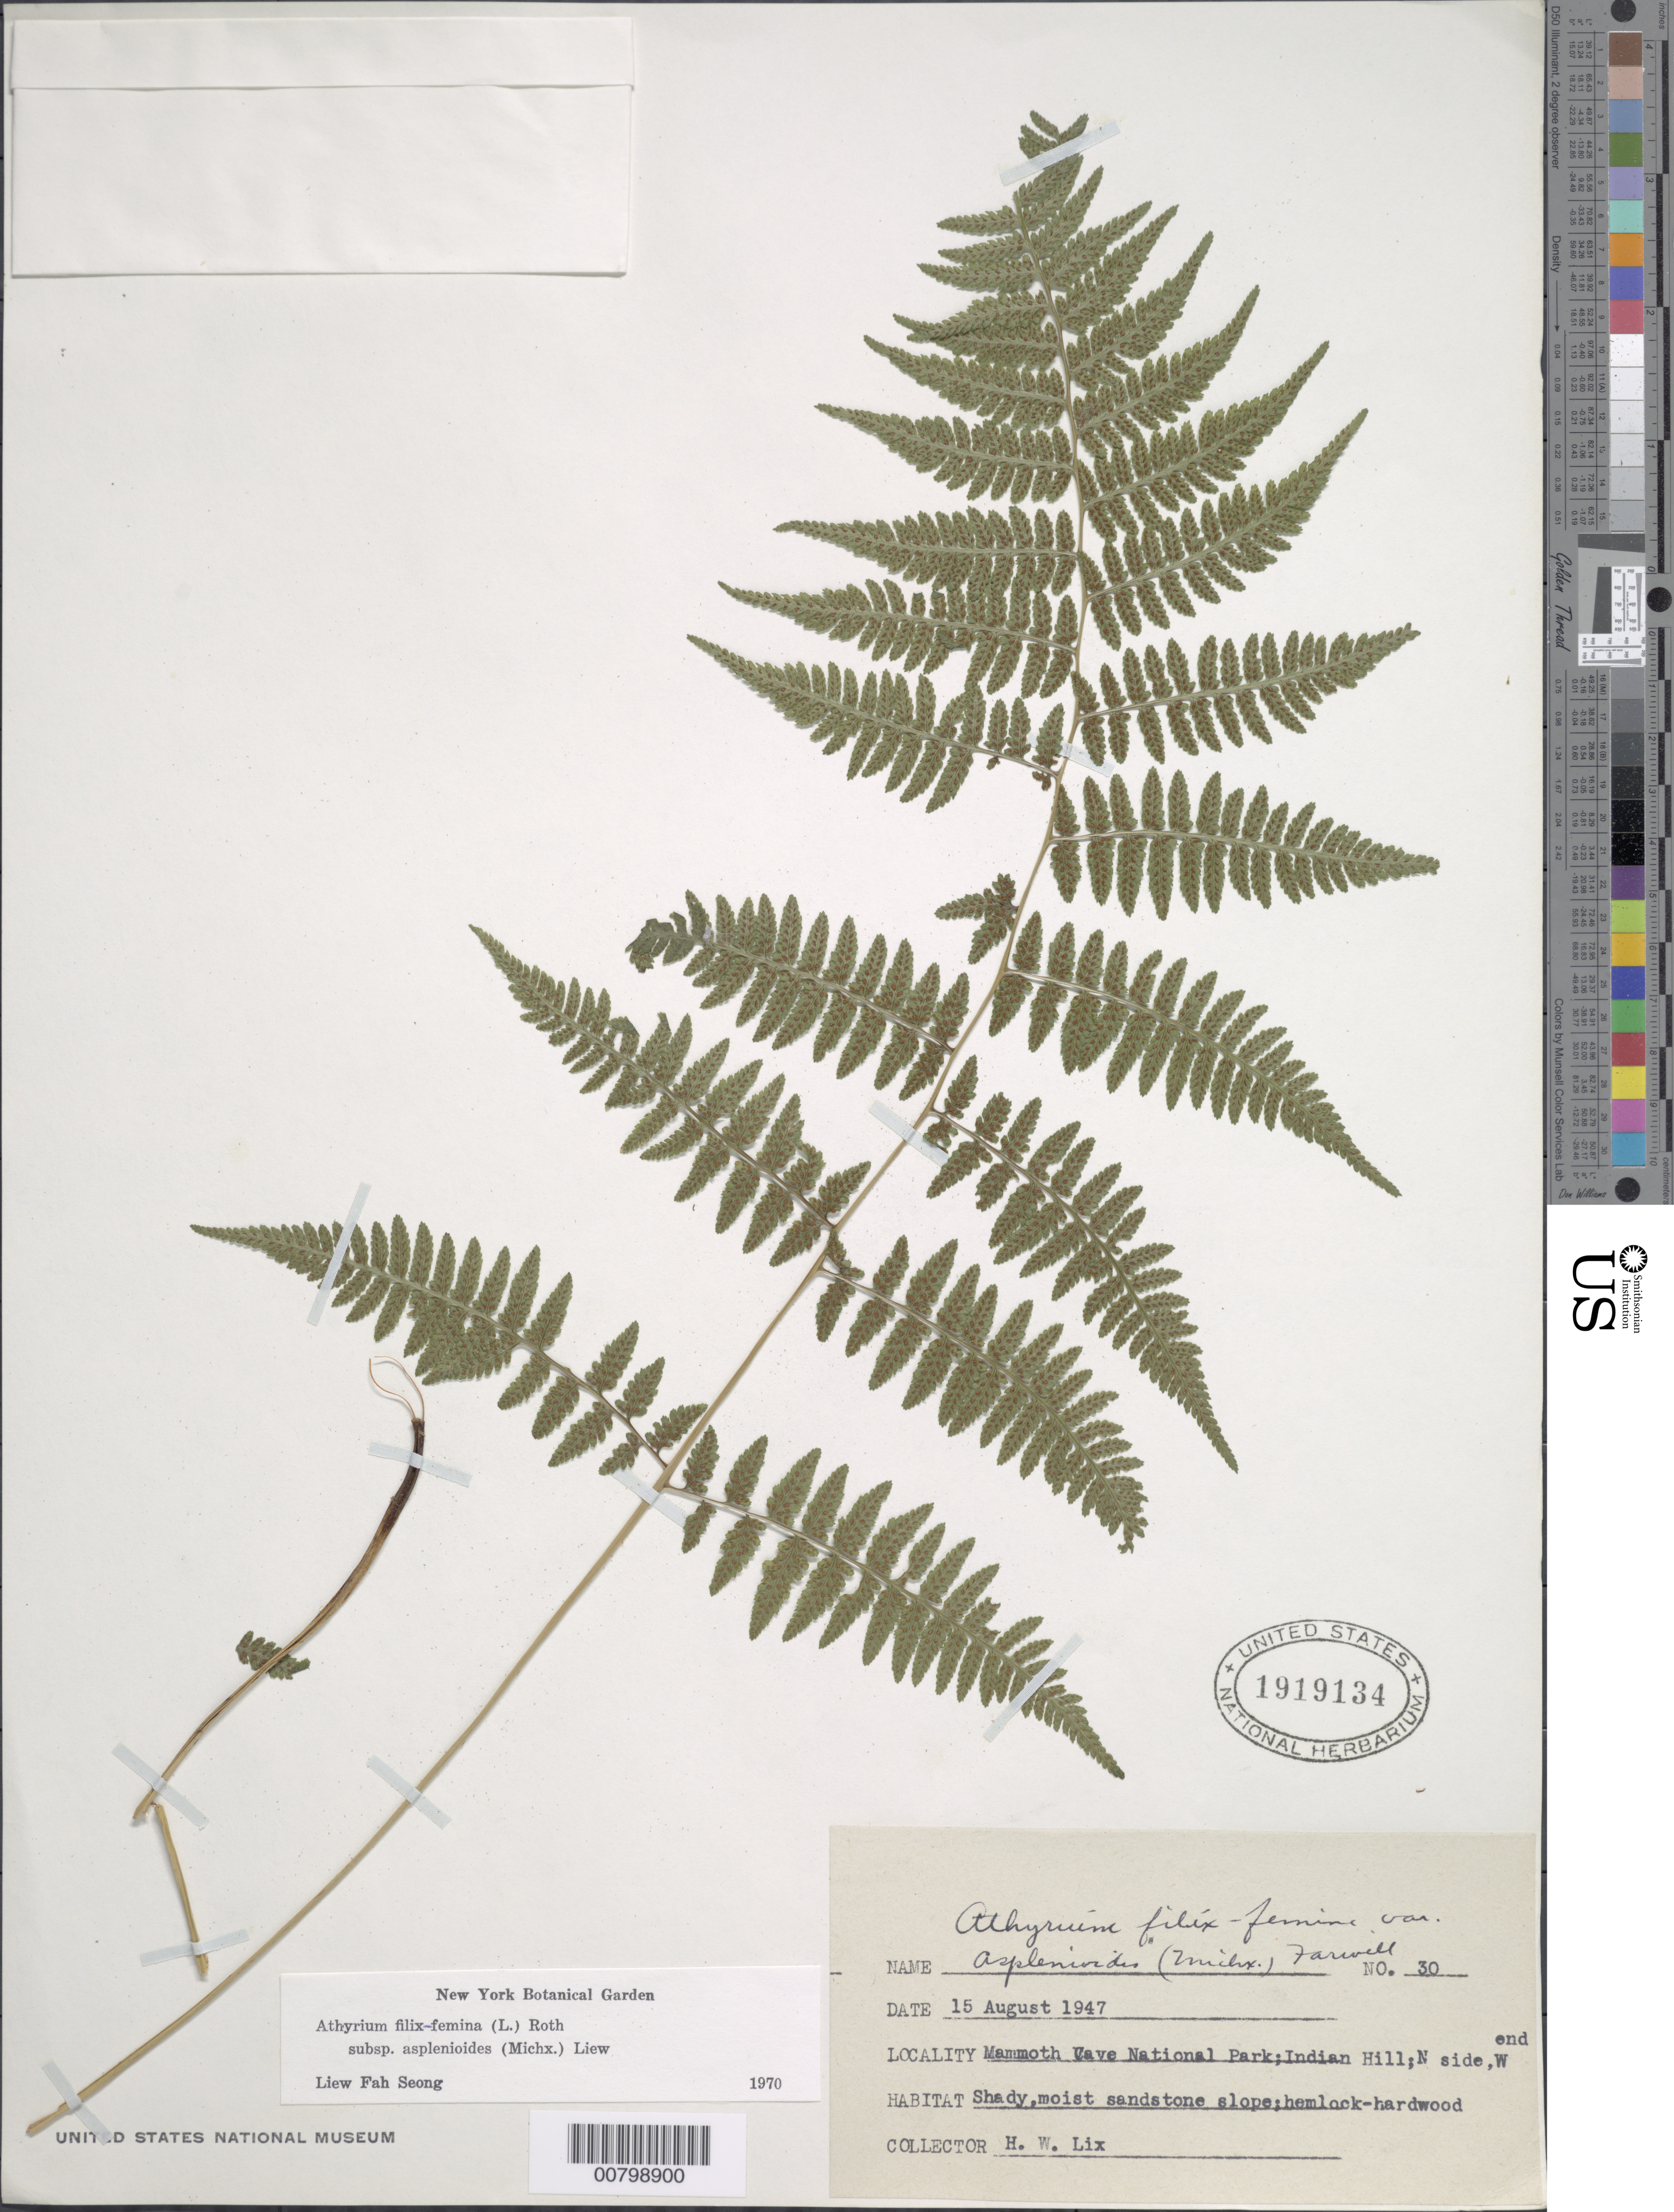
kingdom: Plantae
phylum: Tracheophyta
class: Polypodiopsida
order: Polypodiales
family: Athyriaceae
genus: Athyrium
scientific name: Athyrium filix-femina subsp. asplenioides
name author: (Michx.) Hultén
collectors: H. W. Lix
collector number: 30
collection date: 1947-08-15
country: United States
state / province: Kentucky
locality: Mammoth Cave National Park, Indian Hill; N side, W end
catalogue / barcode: US 1919134